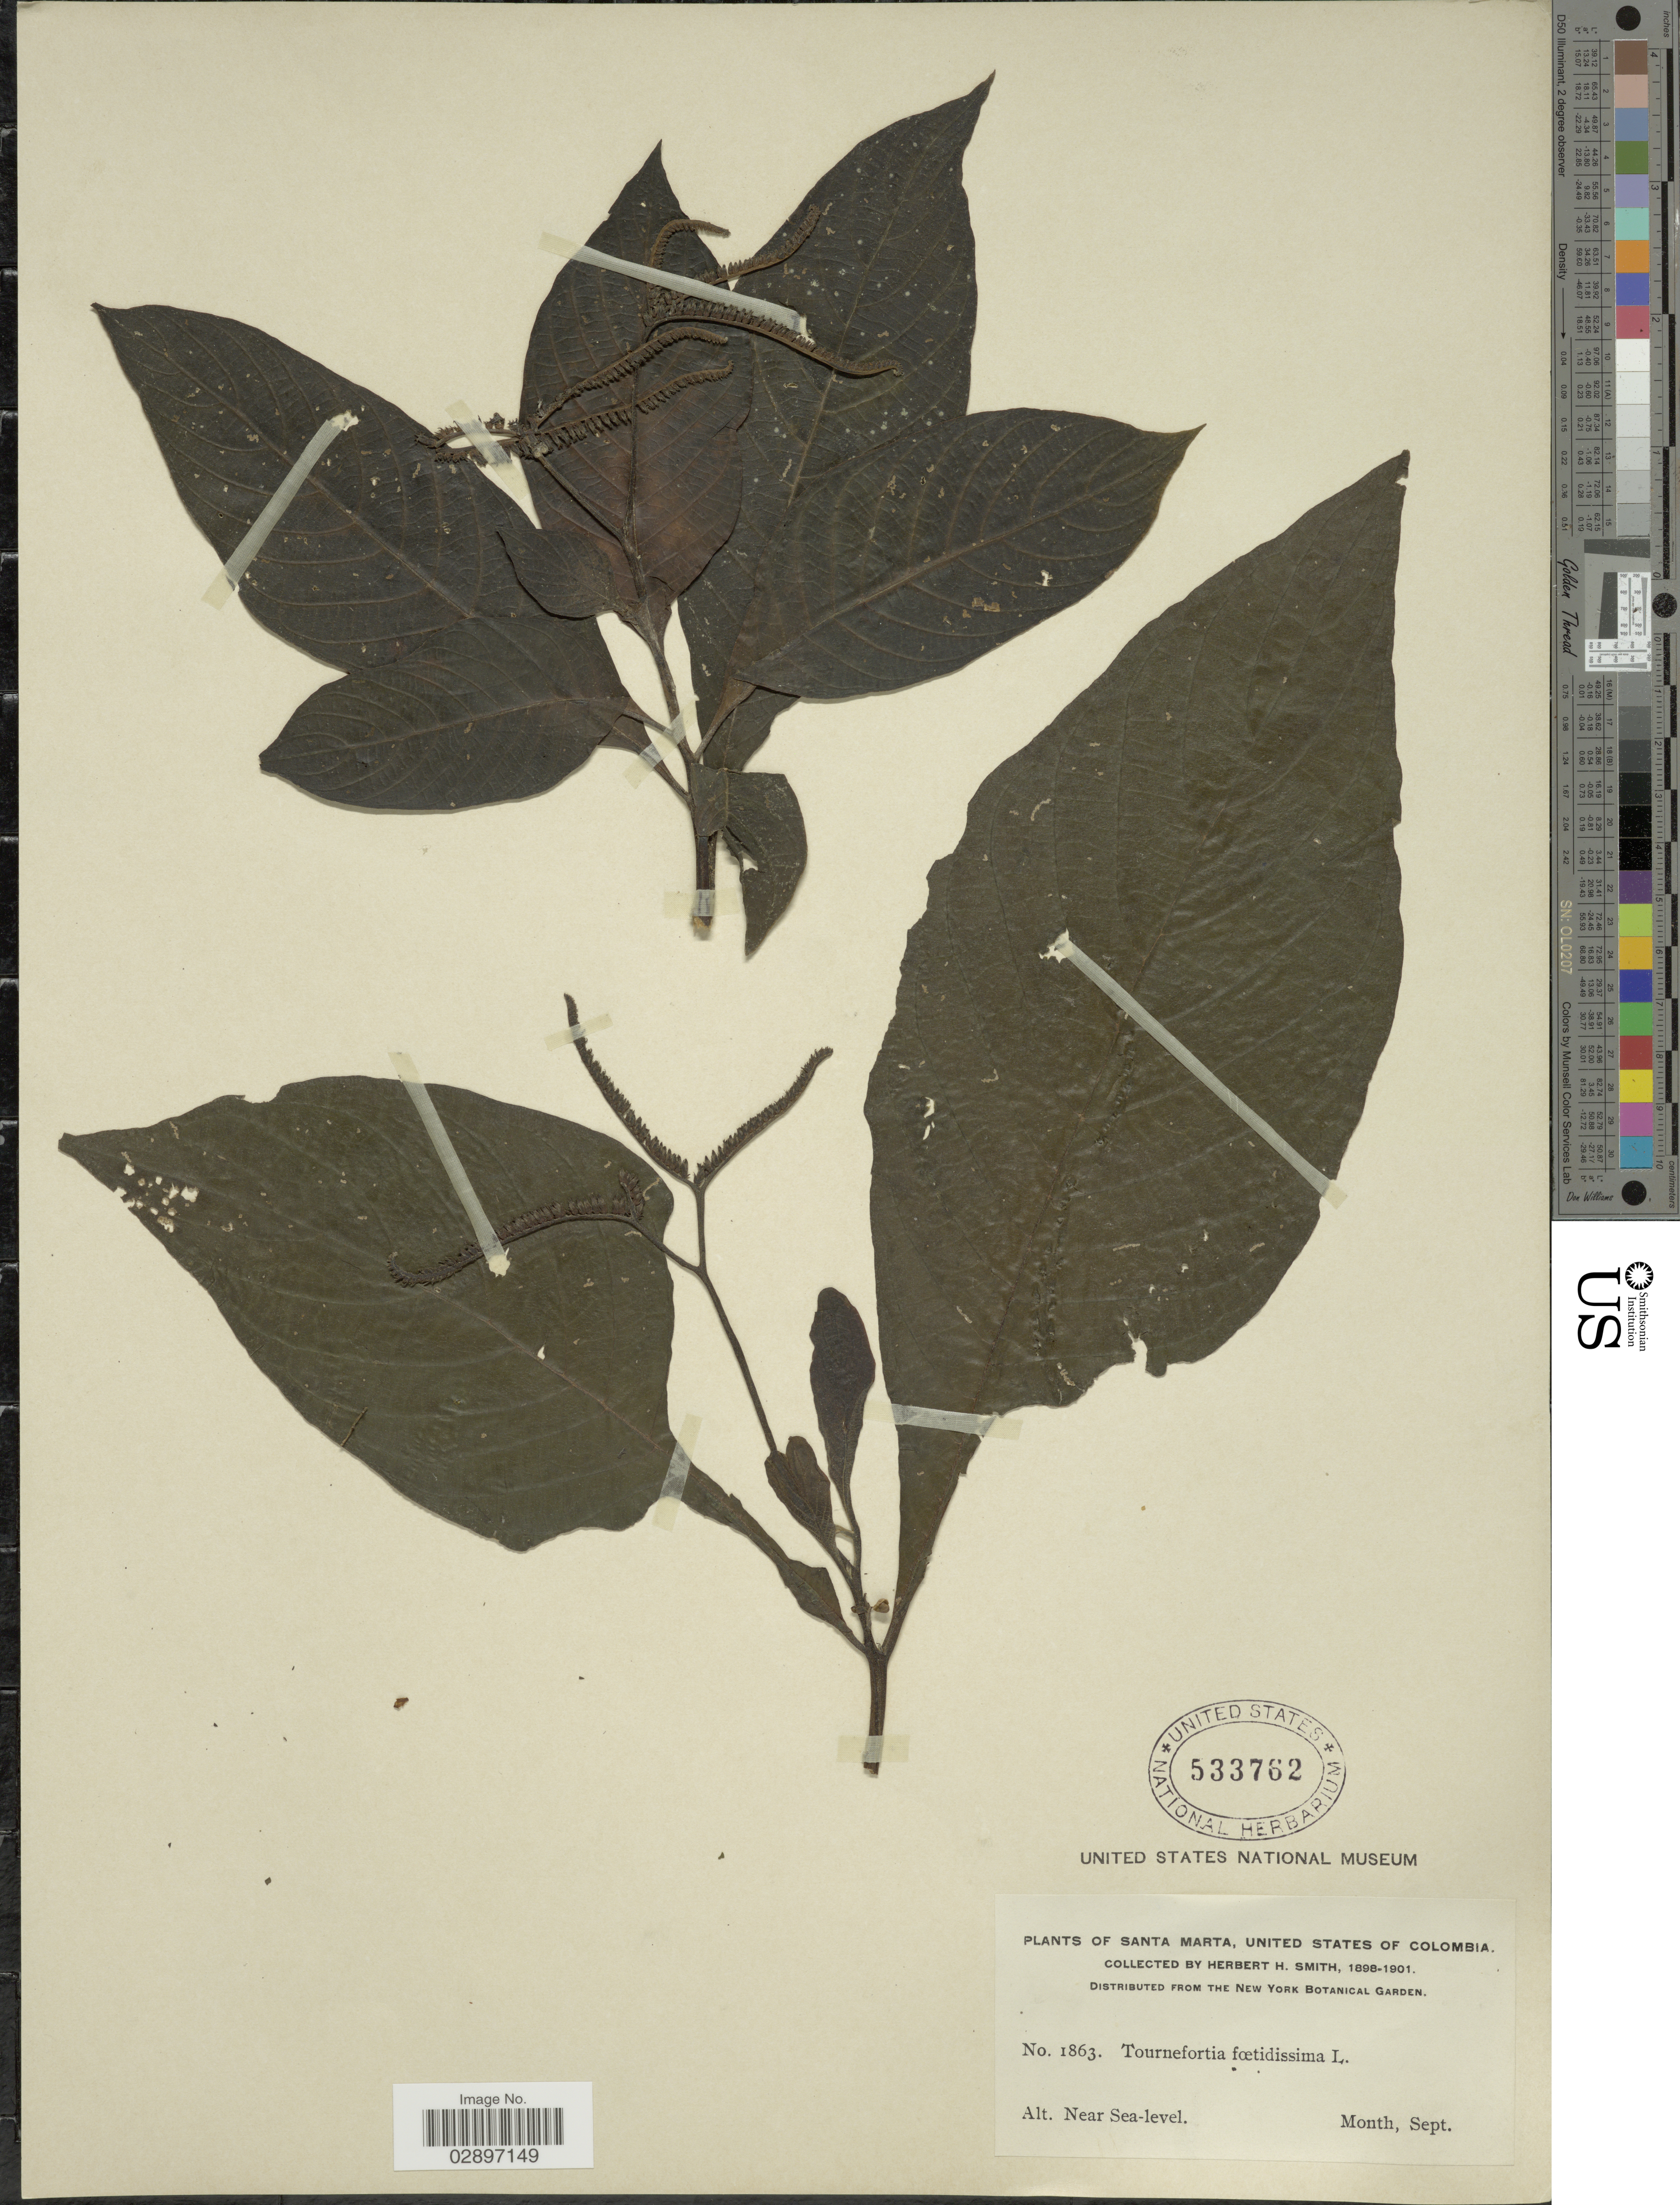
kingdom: Plantae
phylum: Tracheophyta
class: Magnoliopsida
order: Boraginales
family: Heliotropiaceae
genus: Tournefortia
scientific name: Tournefortia foetidissima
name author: L.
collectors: Herbert H. Smith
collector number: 1863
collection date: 1898-09/1901-09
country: Colombia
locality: Santa Marta, United States of Colombia.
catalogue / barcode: US 533762